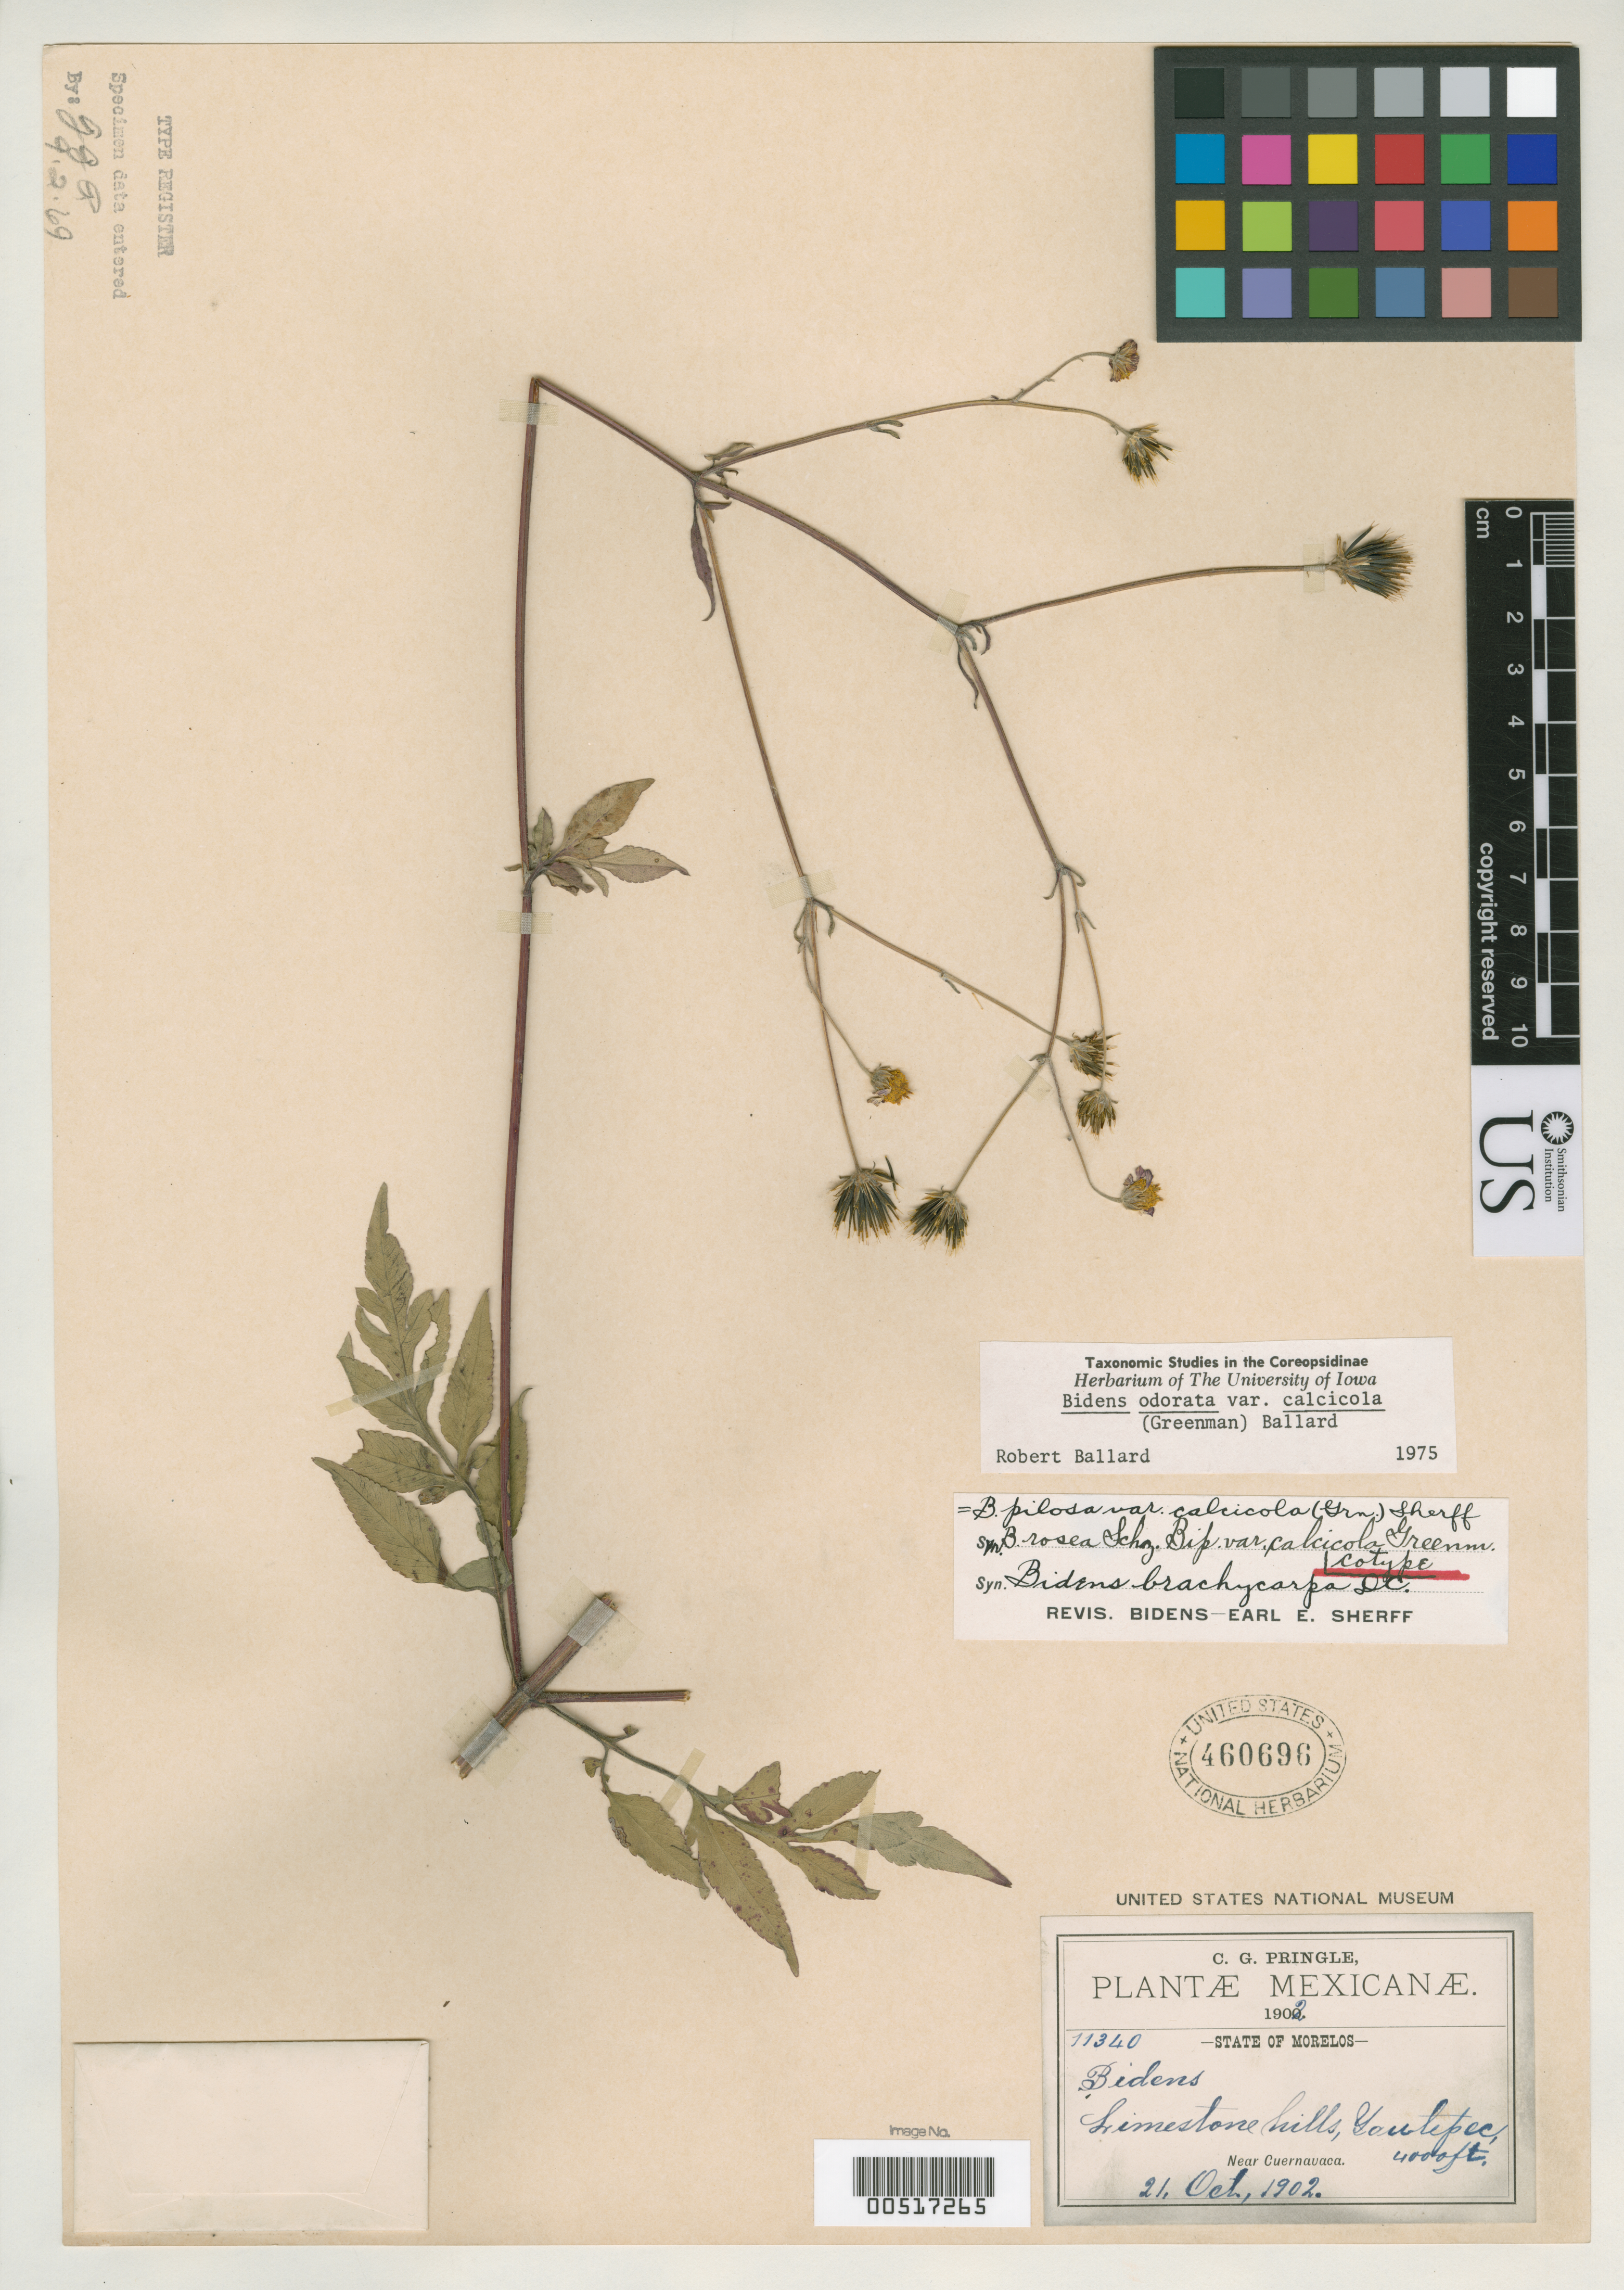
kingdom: Plantae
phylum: Tracheophyta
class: Magnoliopsida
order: Asterales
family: Asteraceae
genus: Bidens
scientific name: Bidens rosea var. calcicola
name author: Greenm.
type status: Isotype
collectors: C. G. Pringle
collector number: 11340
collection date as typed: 21 Oct 1902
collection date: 1902-10-21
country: Mexico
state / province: Morelos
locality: Yautepec, near Cuernavaca.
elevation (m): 1220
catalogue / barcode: US 460696